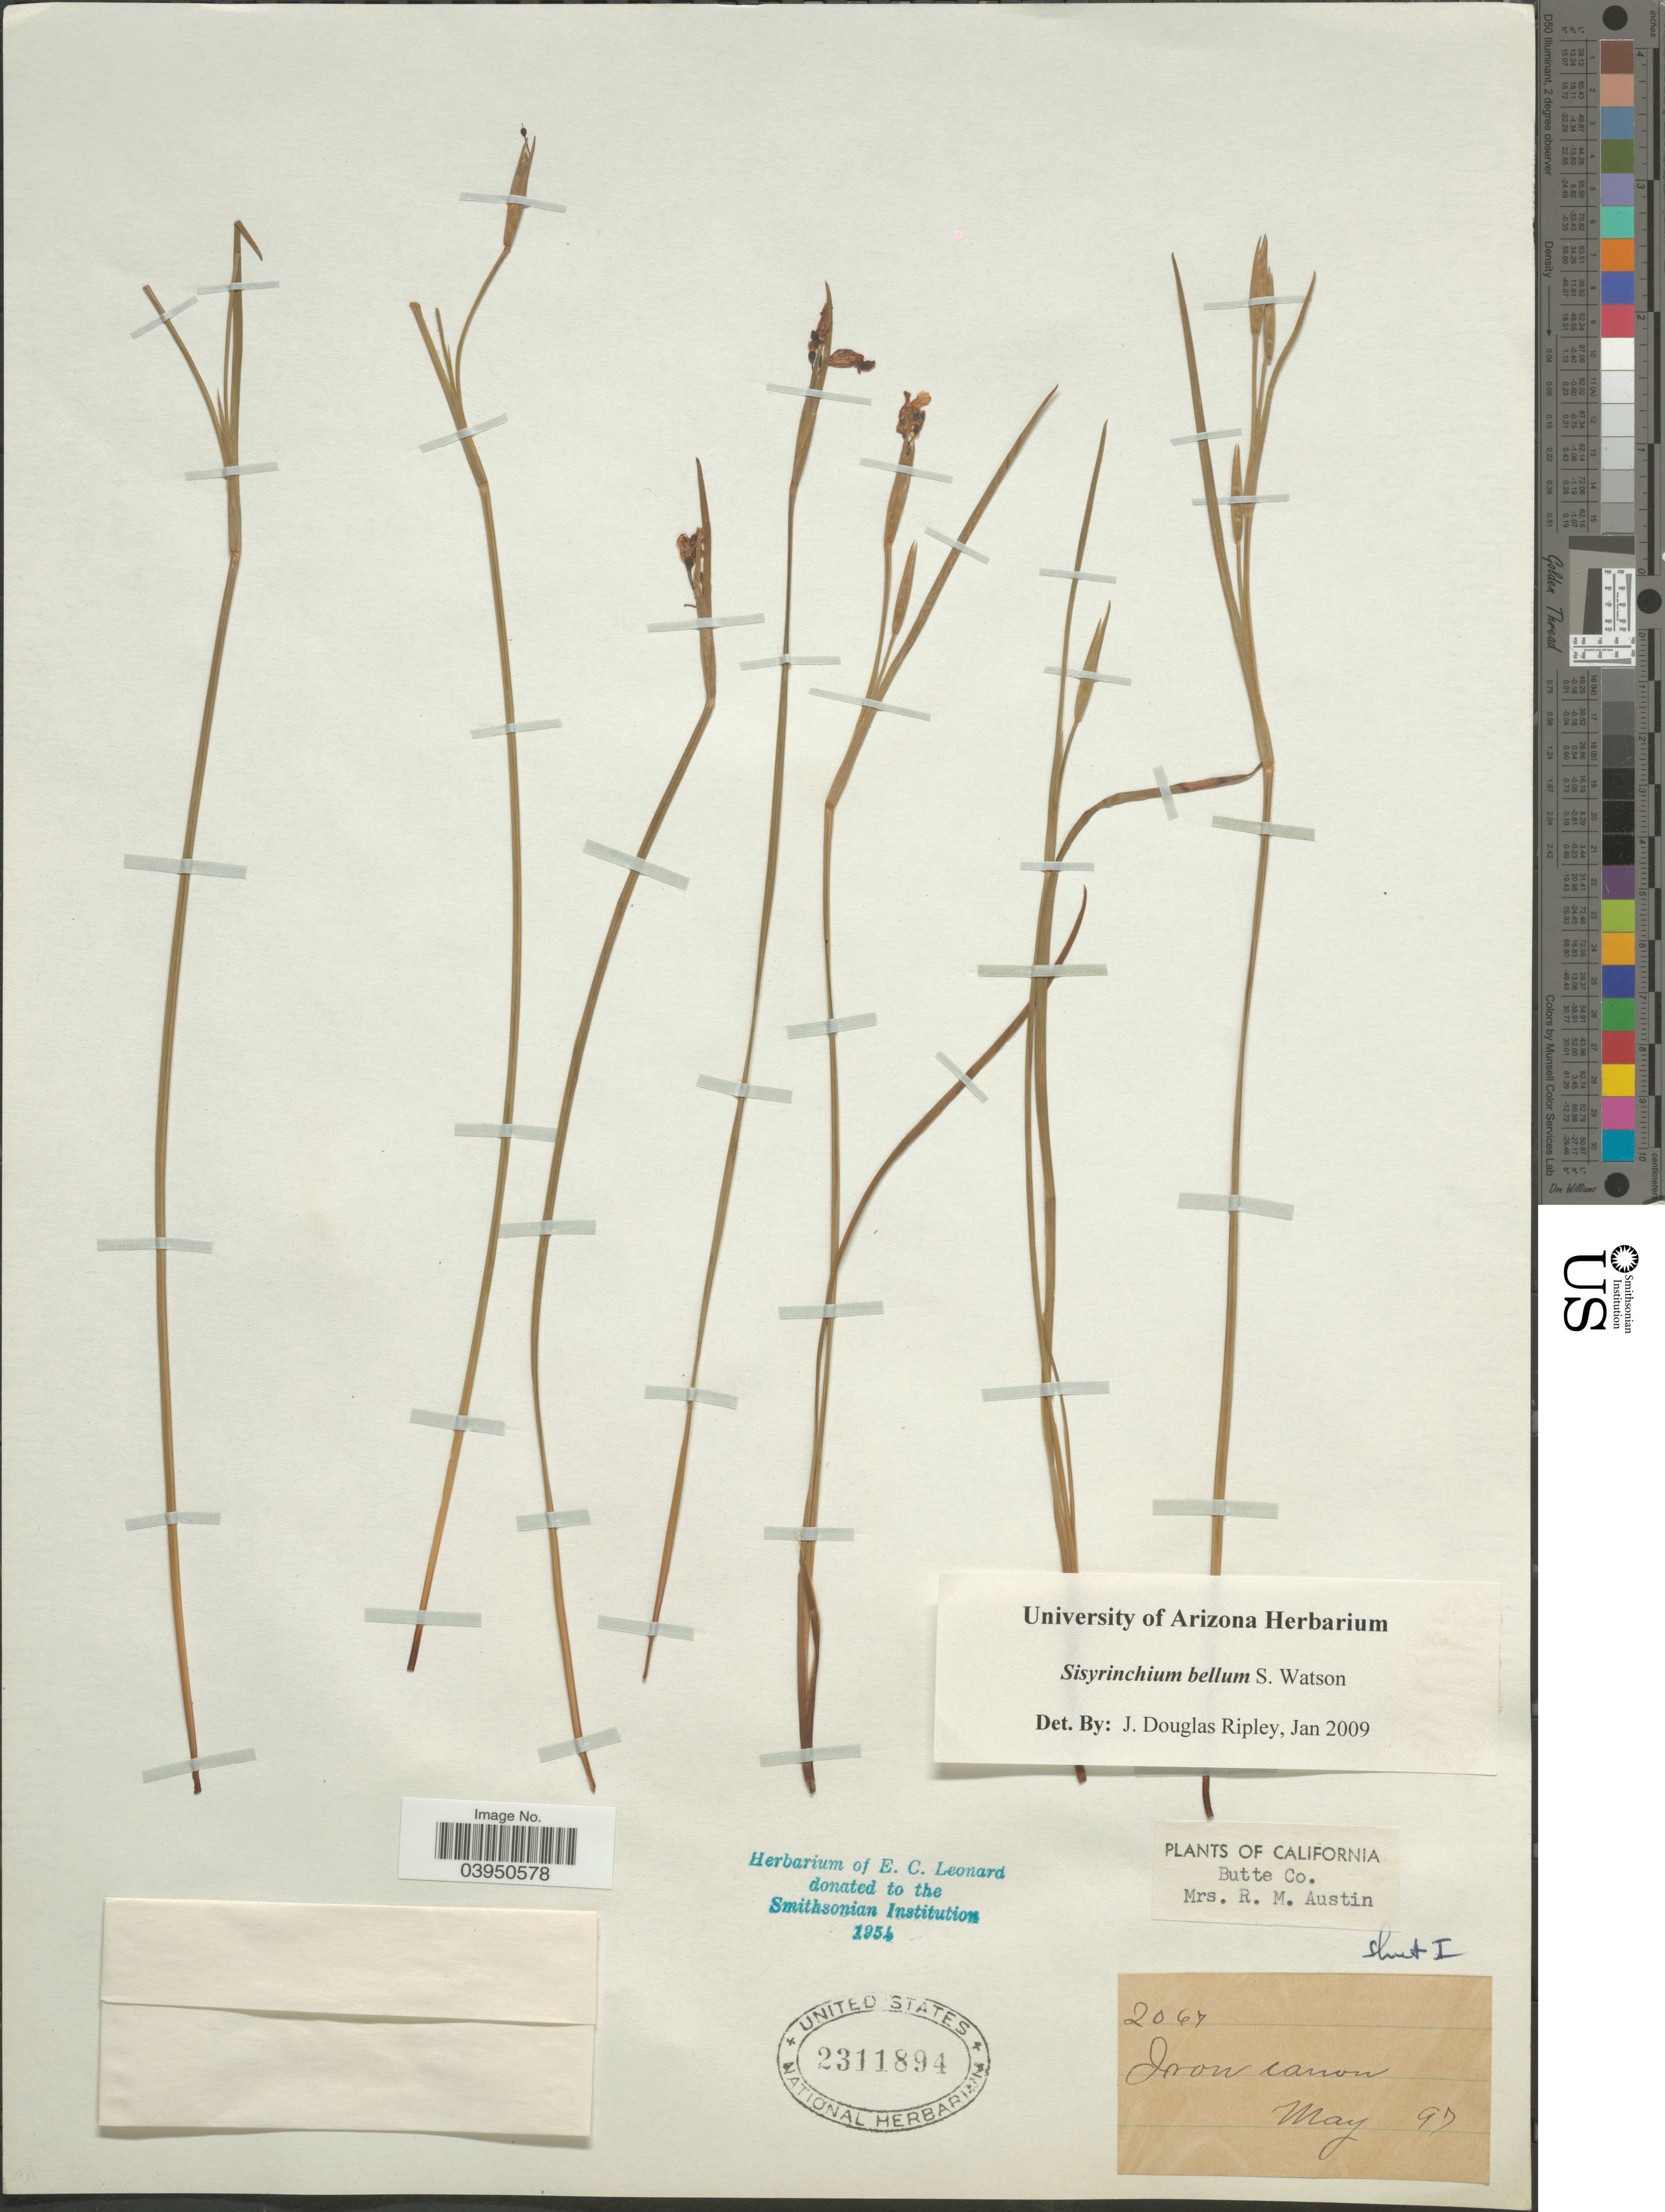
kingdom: Plantae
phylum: Tracheophyta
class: Liliopsida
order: Asparagales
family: Iridaceae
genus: Sisyrinchium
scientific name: Sisyrinchium bellum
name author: S. Watson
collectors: R. Austin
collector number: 2067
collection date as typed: Transcribed d/m/y: /5/97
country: United States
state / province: California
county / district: Butte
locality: Butte Co. Iron canon.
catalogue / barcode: US 2311894